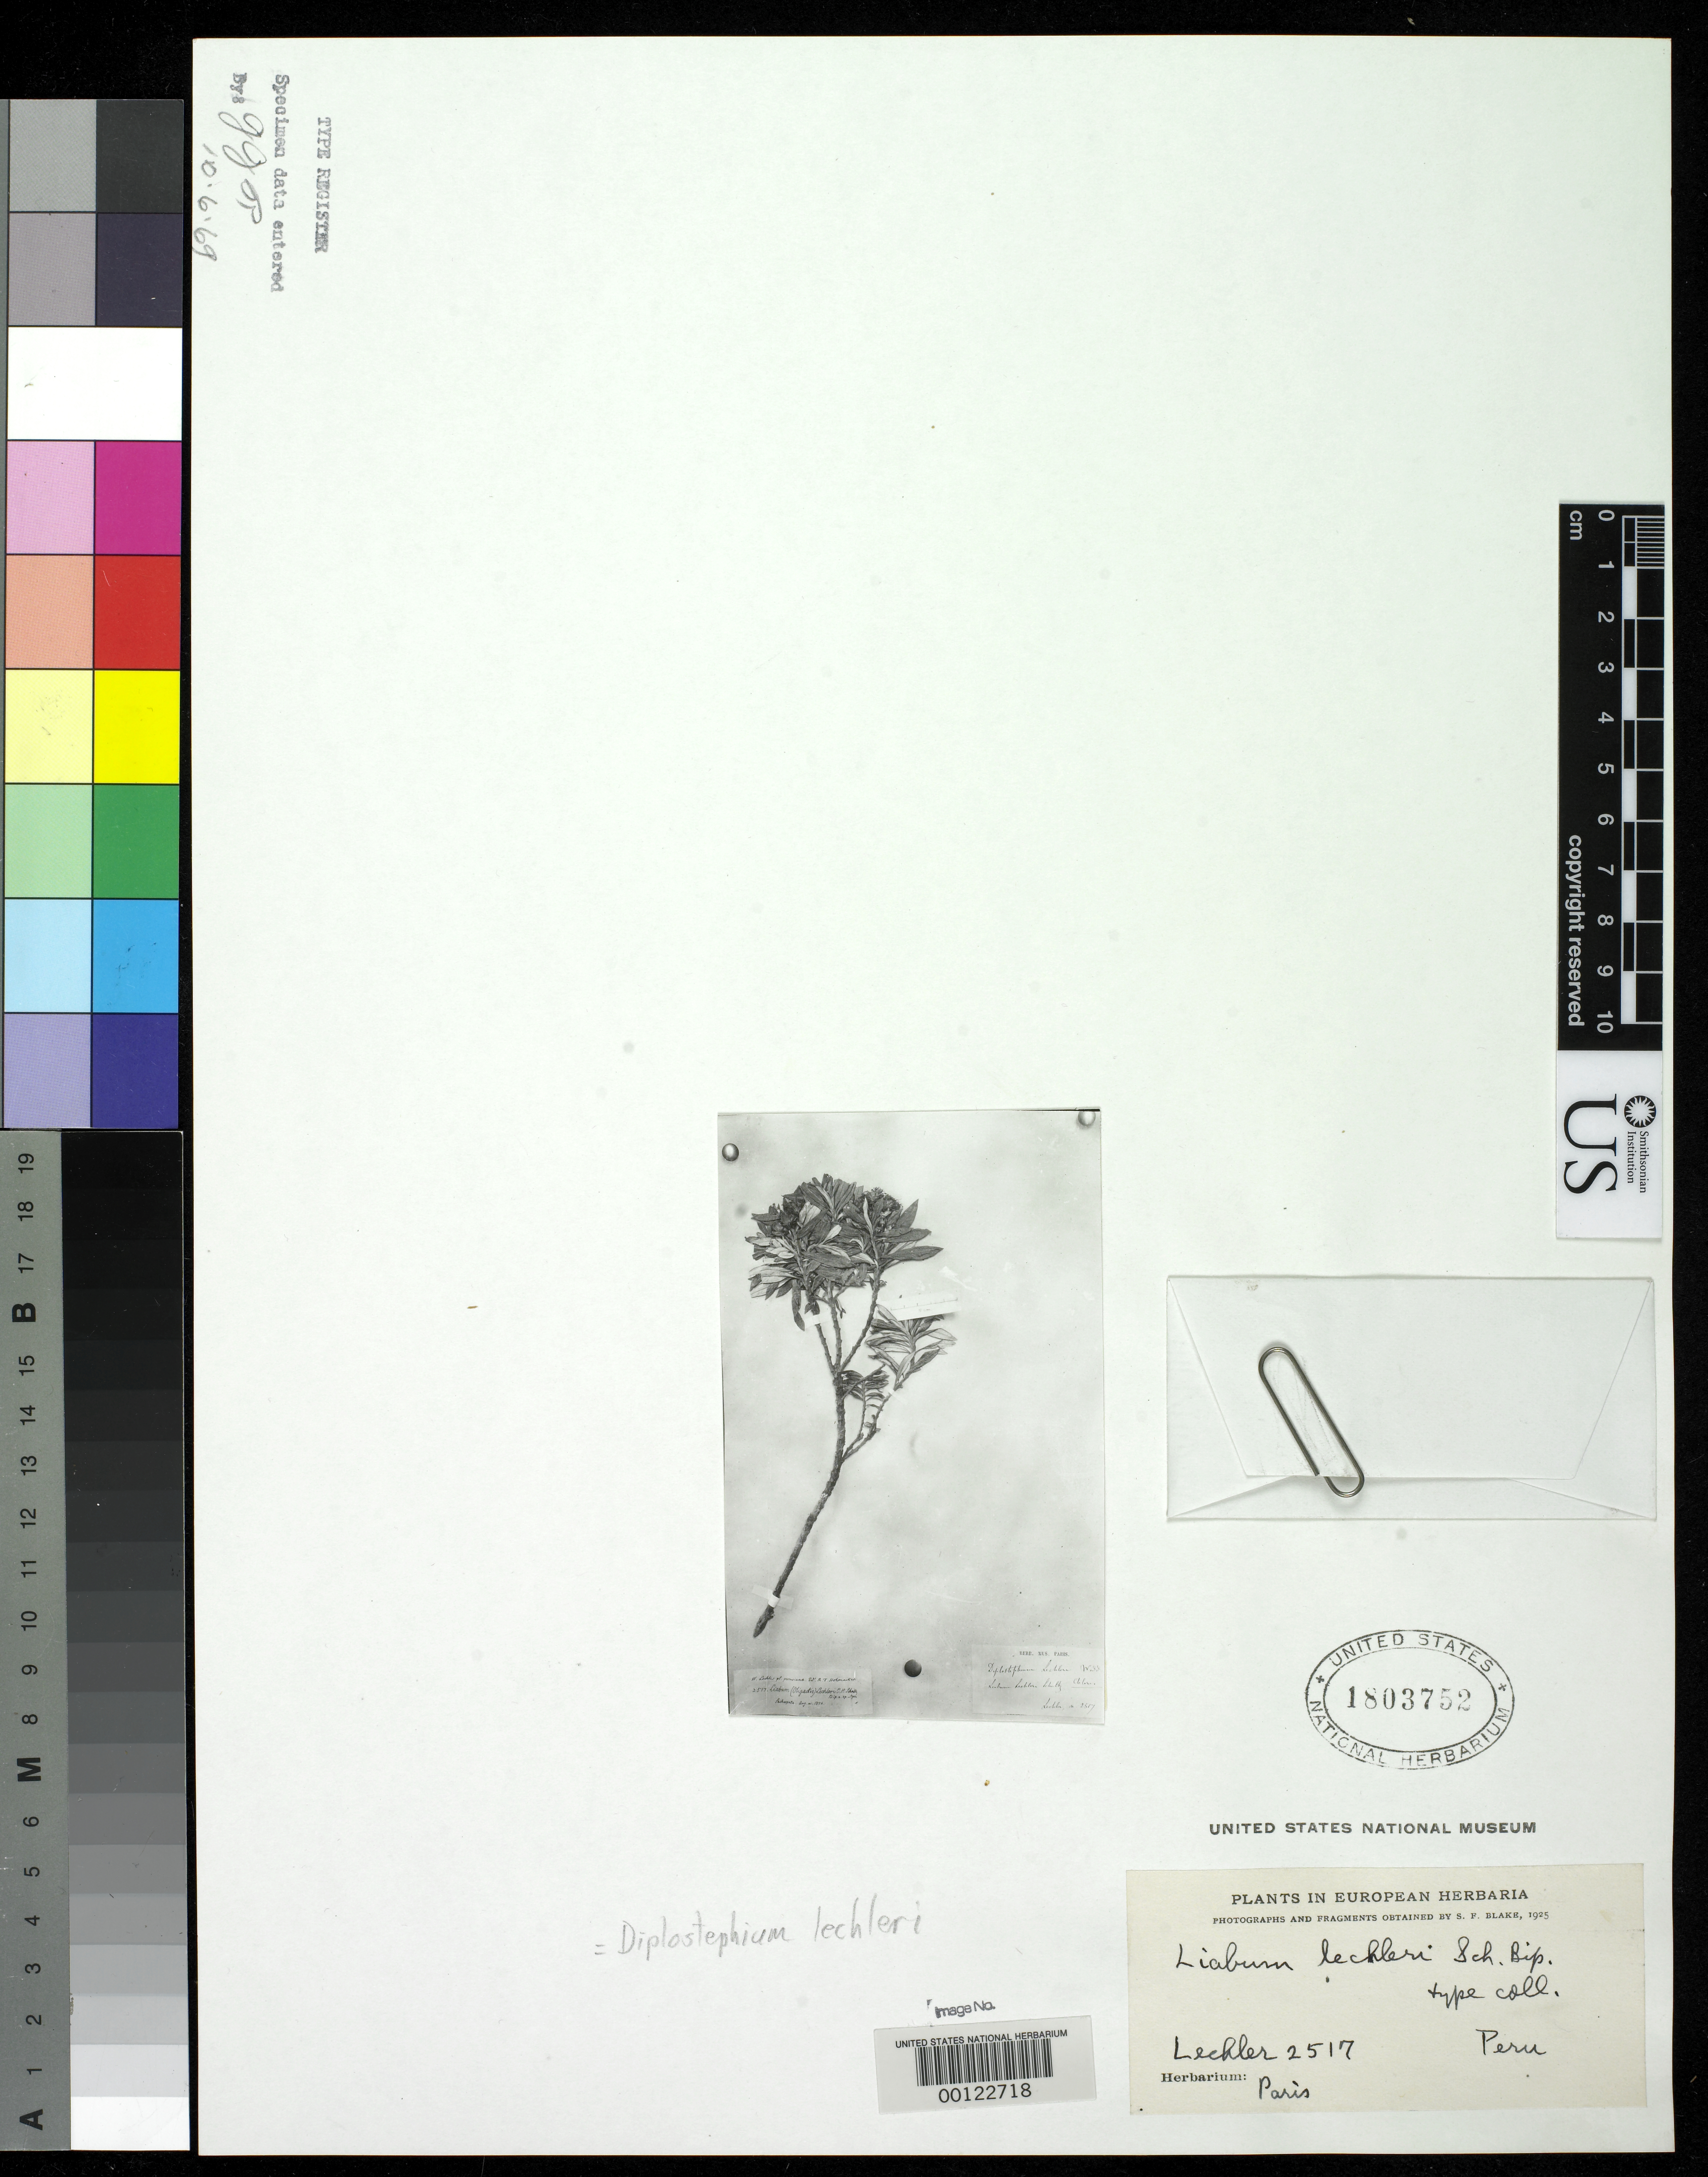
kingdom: Plantae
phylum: Tracheophyta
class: Magnoliopsida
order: Asterales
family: Asteraceae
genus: Liabum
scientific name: Liabum lechleri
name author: Sch. Bip.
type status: Type Material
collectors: W. Lechler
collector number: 2517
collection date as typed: Aug 1854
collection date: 1854-08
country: Peru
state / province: San Martín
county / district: Mariscal Cáceres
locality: Rio Huallaga, margen Derecha del; Balsa Probana; dtto. Tocache Nuevo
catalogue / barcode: US 1803752